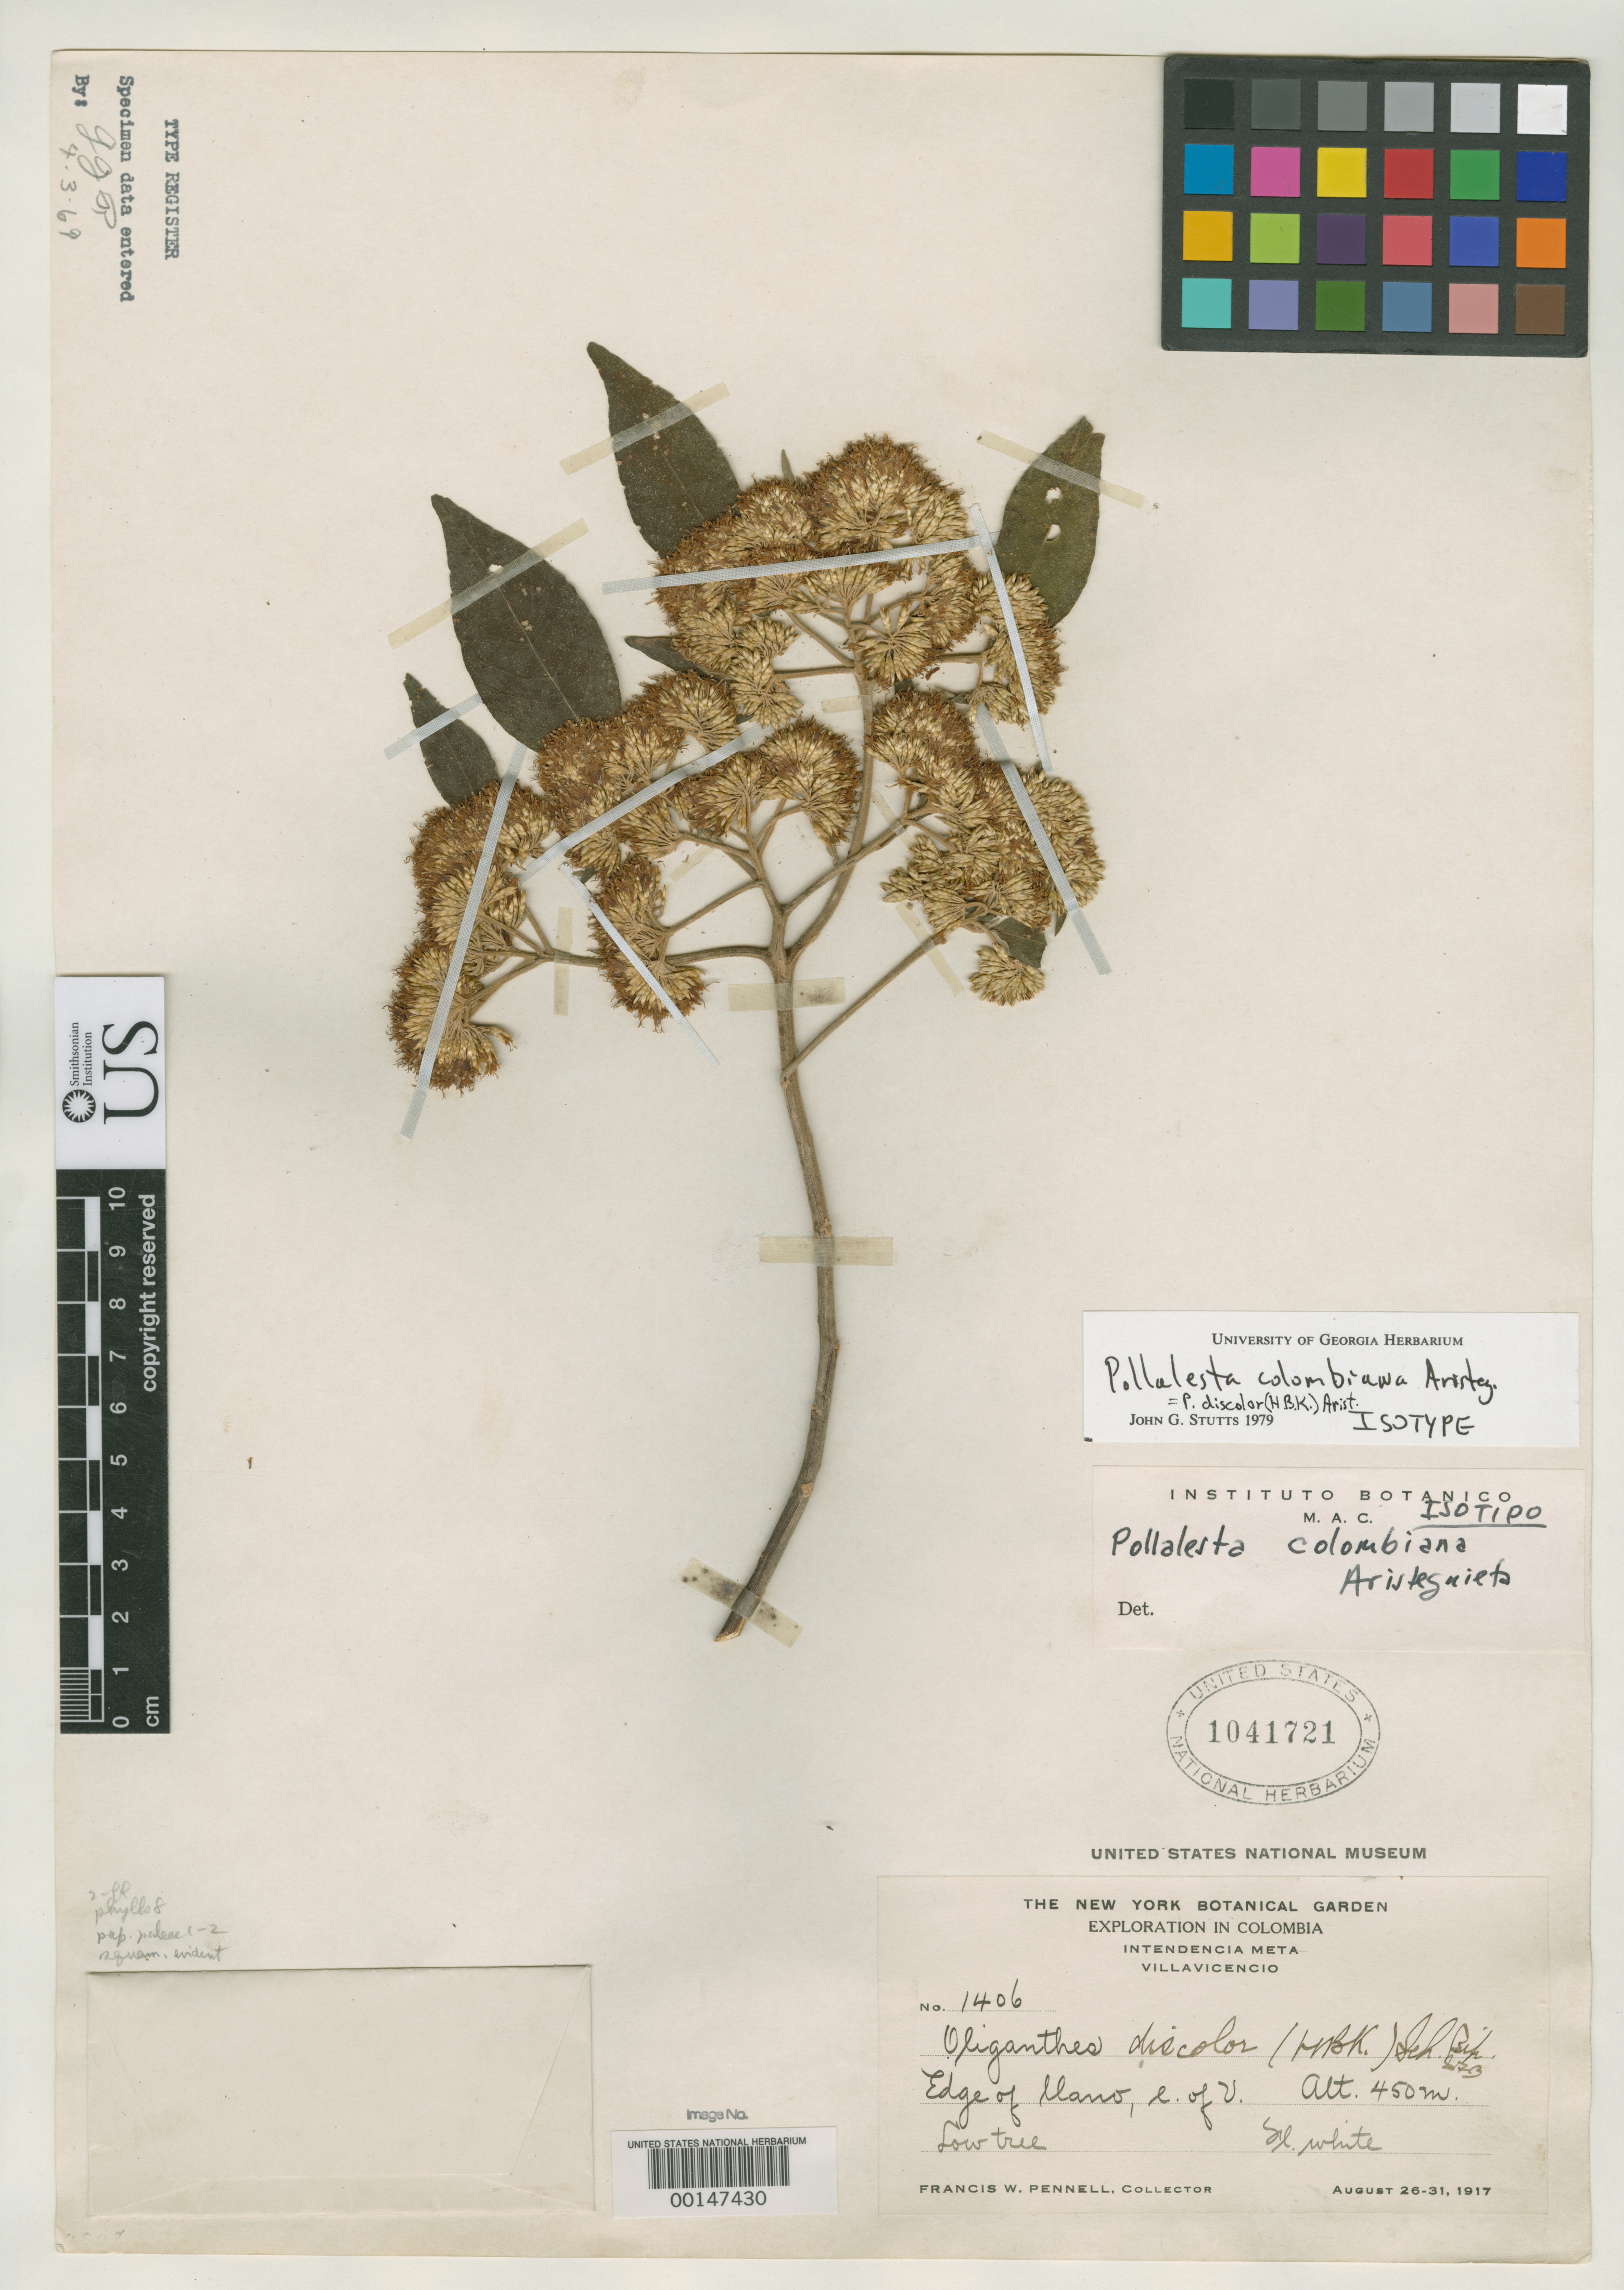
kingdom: Plantae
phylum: Tracheophyta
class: Magnoliopsida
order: Asterales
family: Asteraceae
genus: Pollalesta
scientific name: Pollalesta colombiana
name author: Aristeg.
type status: Isotype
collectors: F. W. Pennell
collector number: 1406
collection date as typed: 26 Aug 1917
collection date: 1917-08-26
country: Colombia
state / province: Meta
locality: Villa Vicencia.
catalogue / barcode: US 1041721